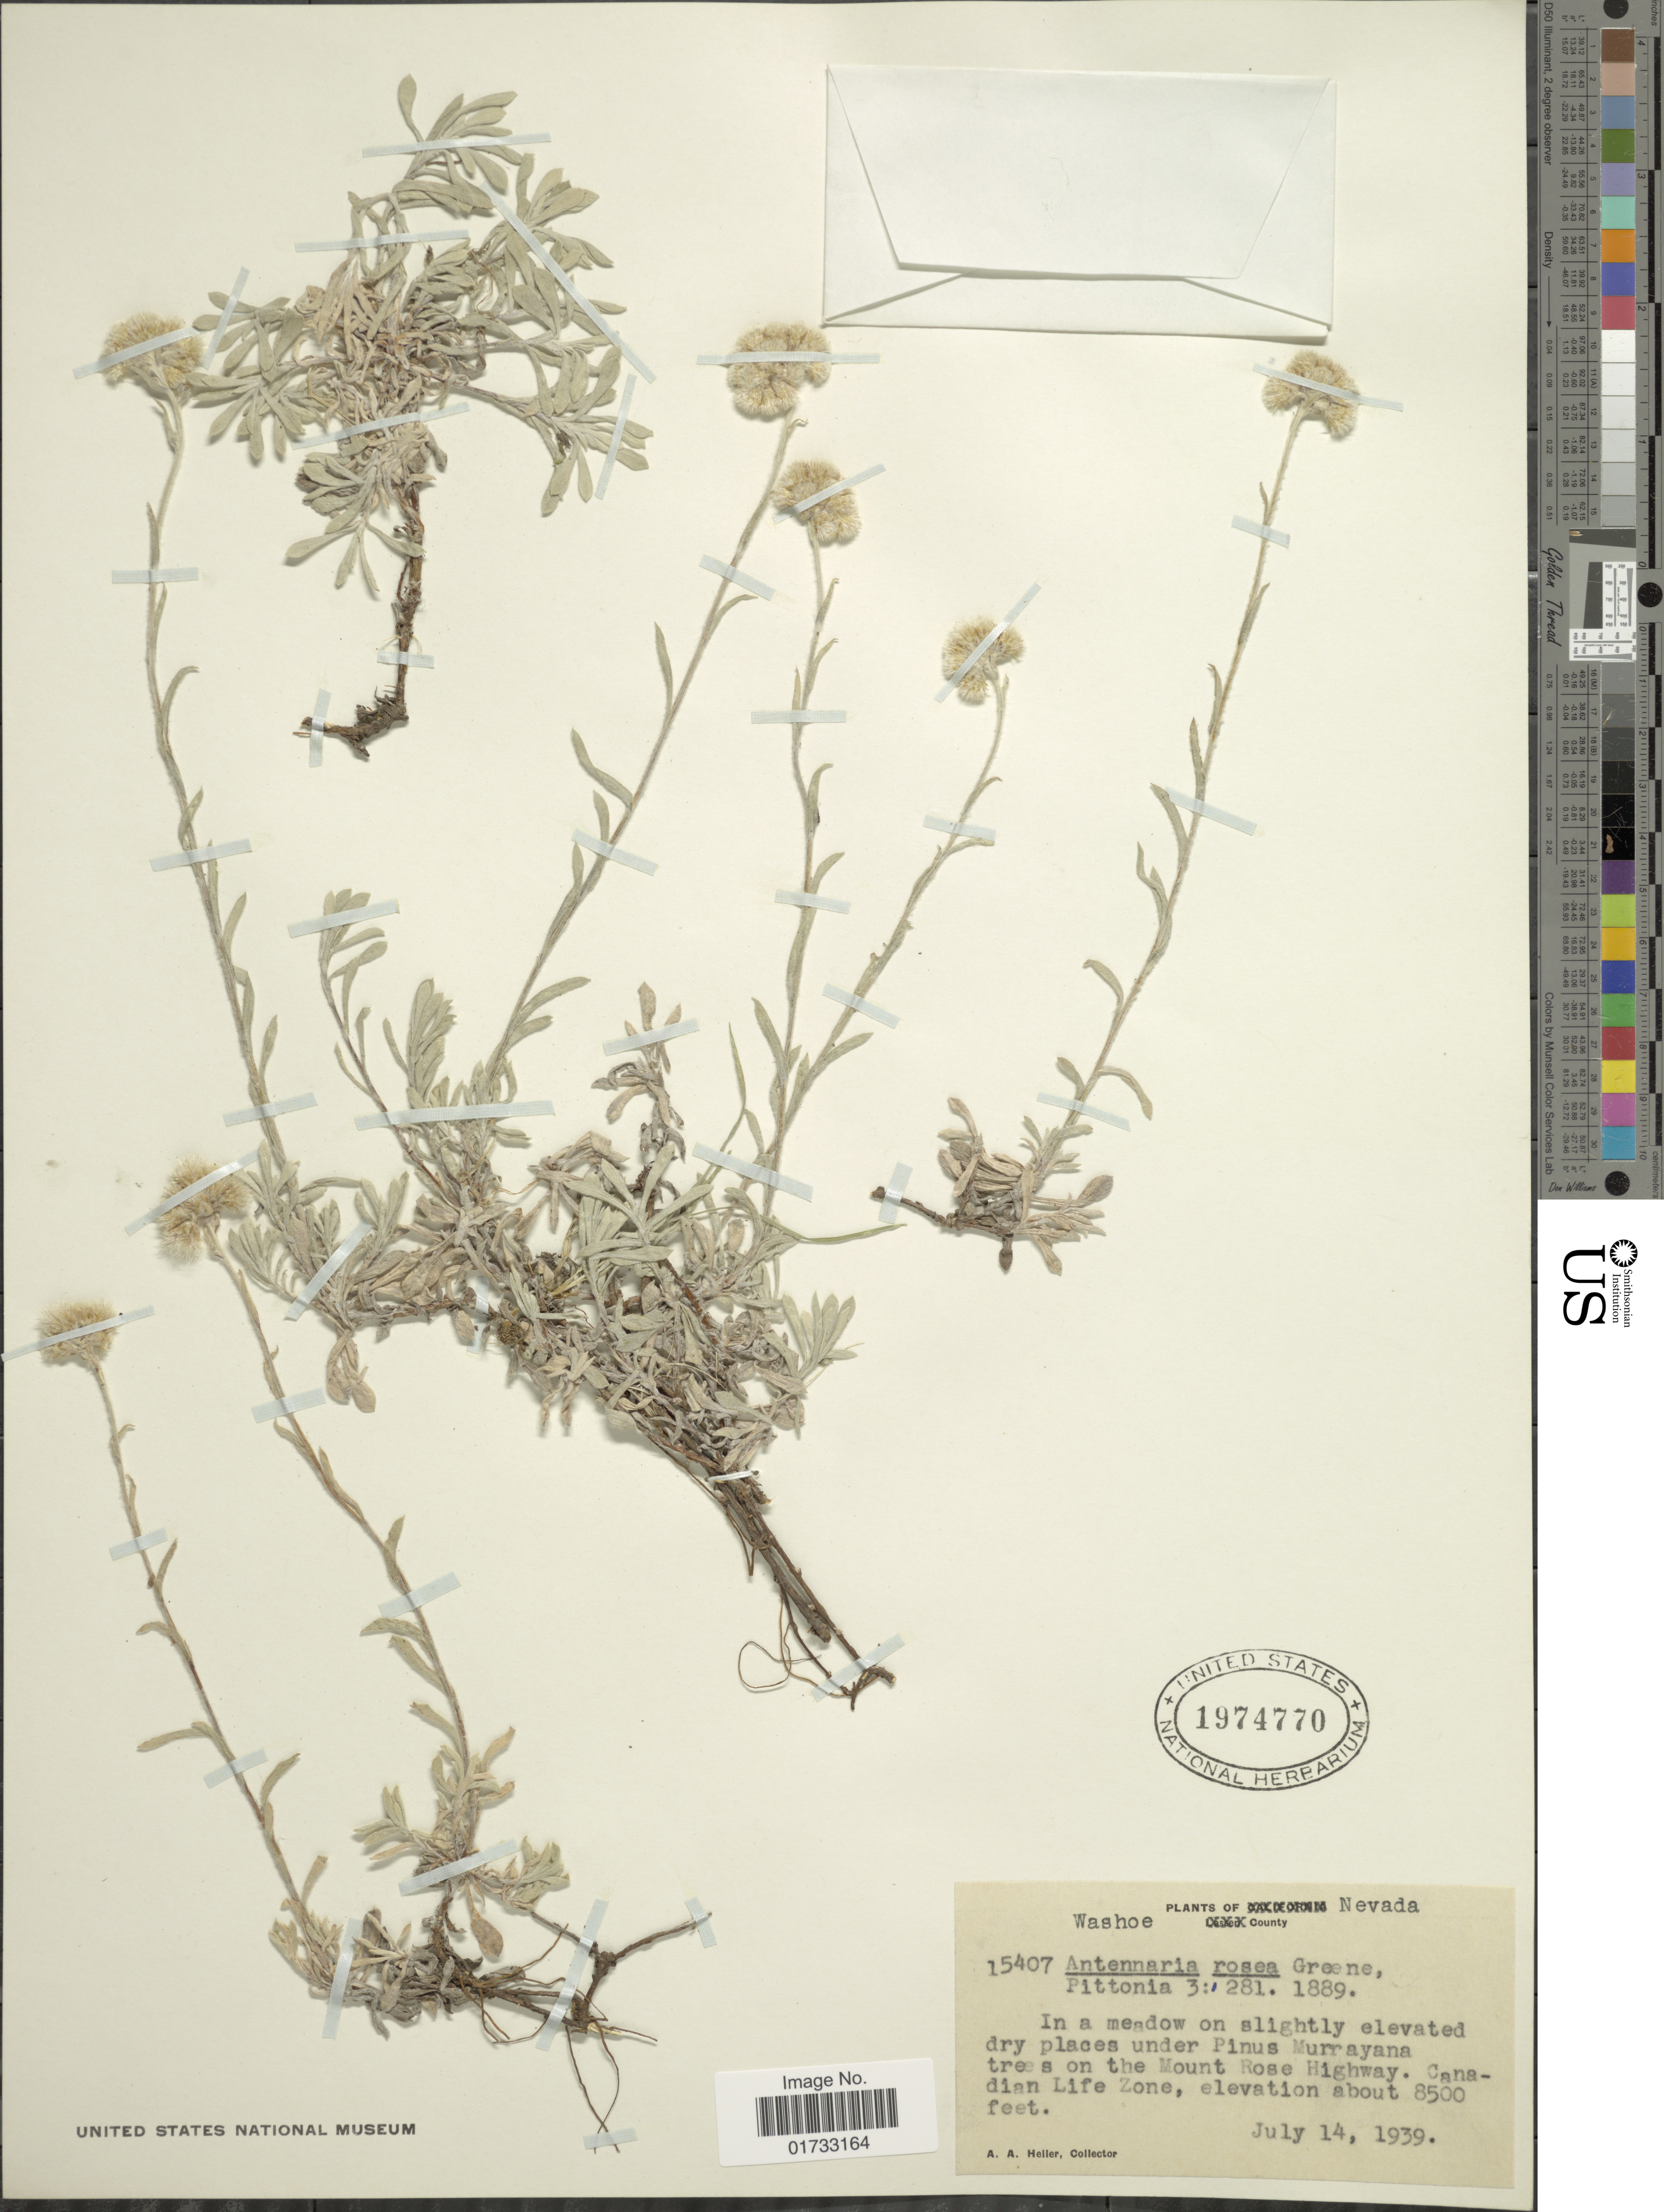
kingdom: Plantae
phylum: Tracheophyta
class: Magnoliopsida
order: Asterales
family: Asteraceae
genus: Antennaria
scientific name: Antennaria rosea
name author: Greene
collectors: A. A. Heller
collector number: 15407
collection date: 1939-07-14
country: United States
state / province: Nevada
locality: Washoe County, in a meadow on slightly elevated dry places under Pinus Murrayana trees on the Mount Rose Highway, Canadian Life Zone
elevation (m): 2591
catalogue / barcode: US 1974770